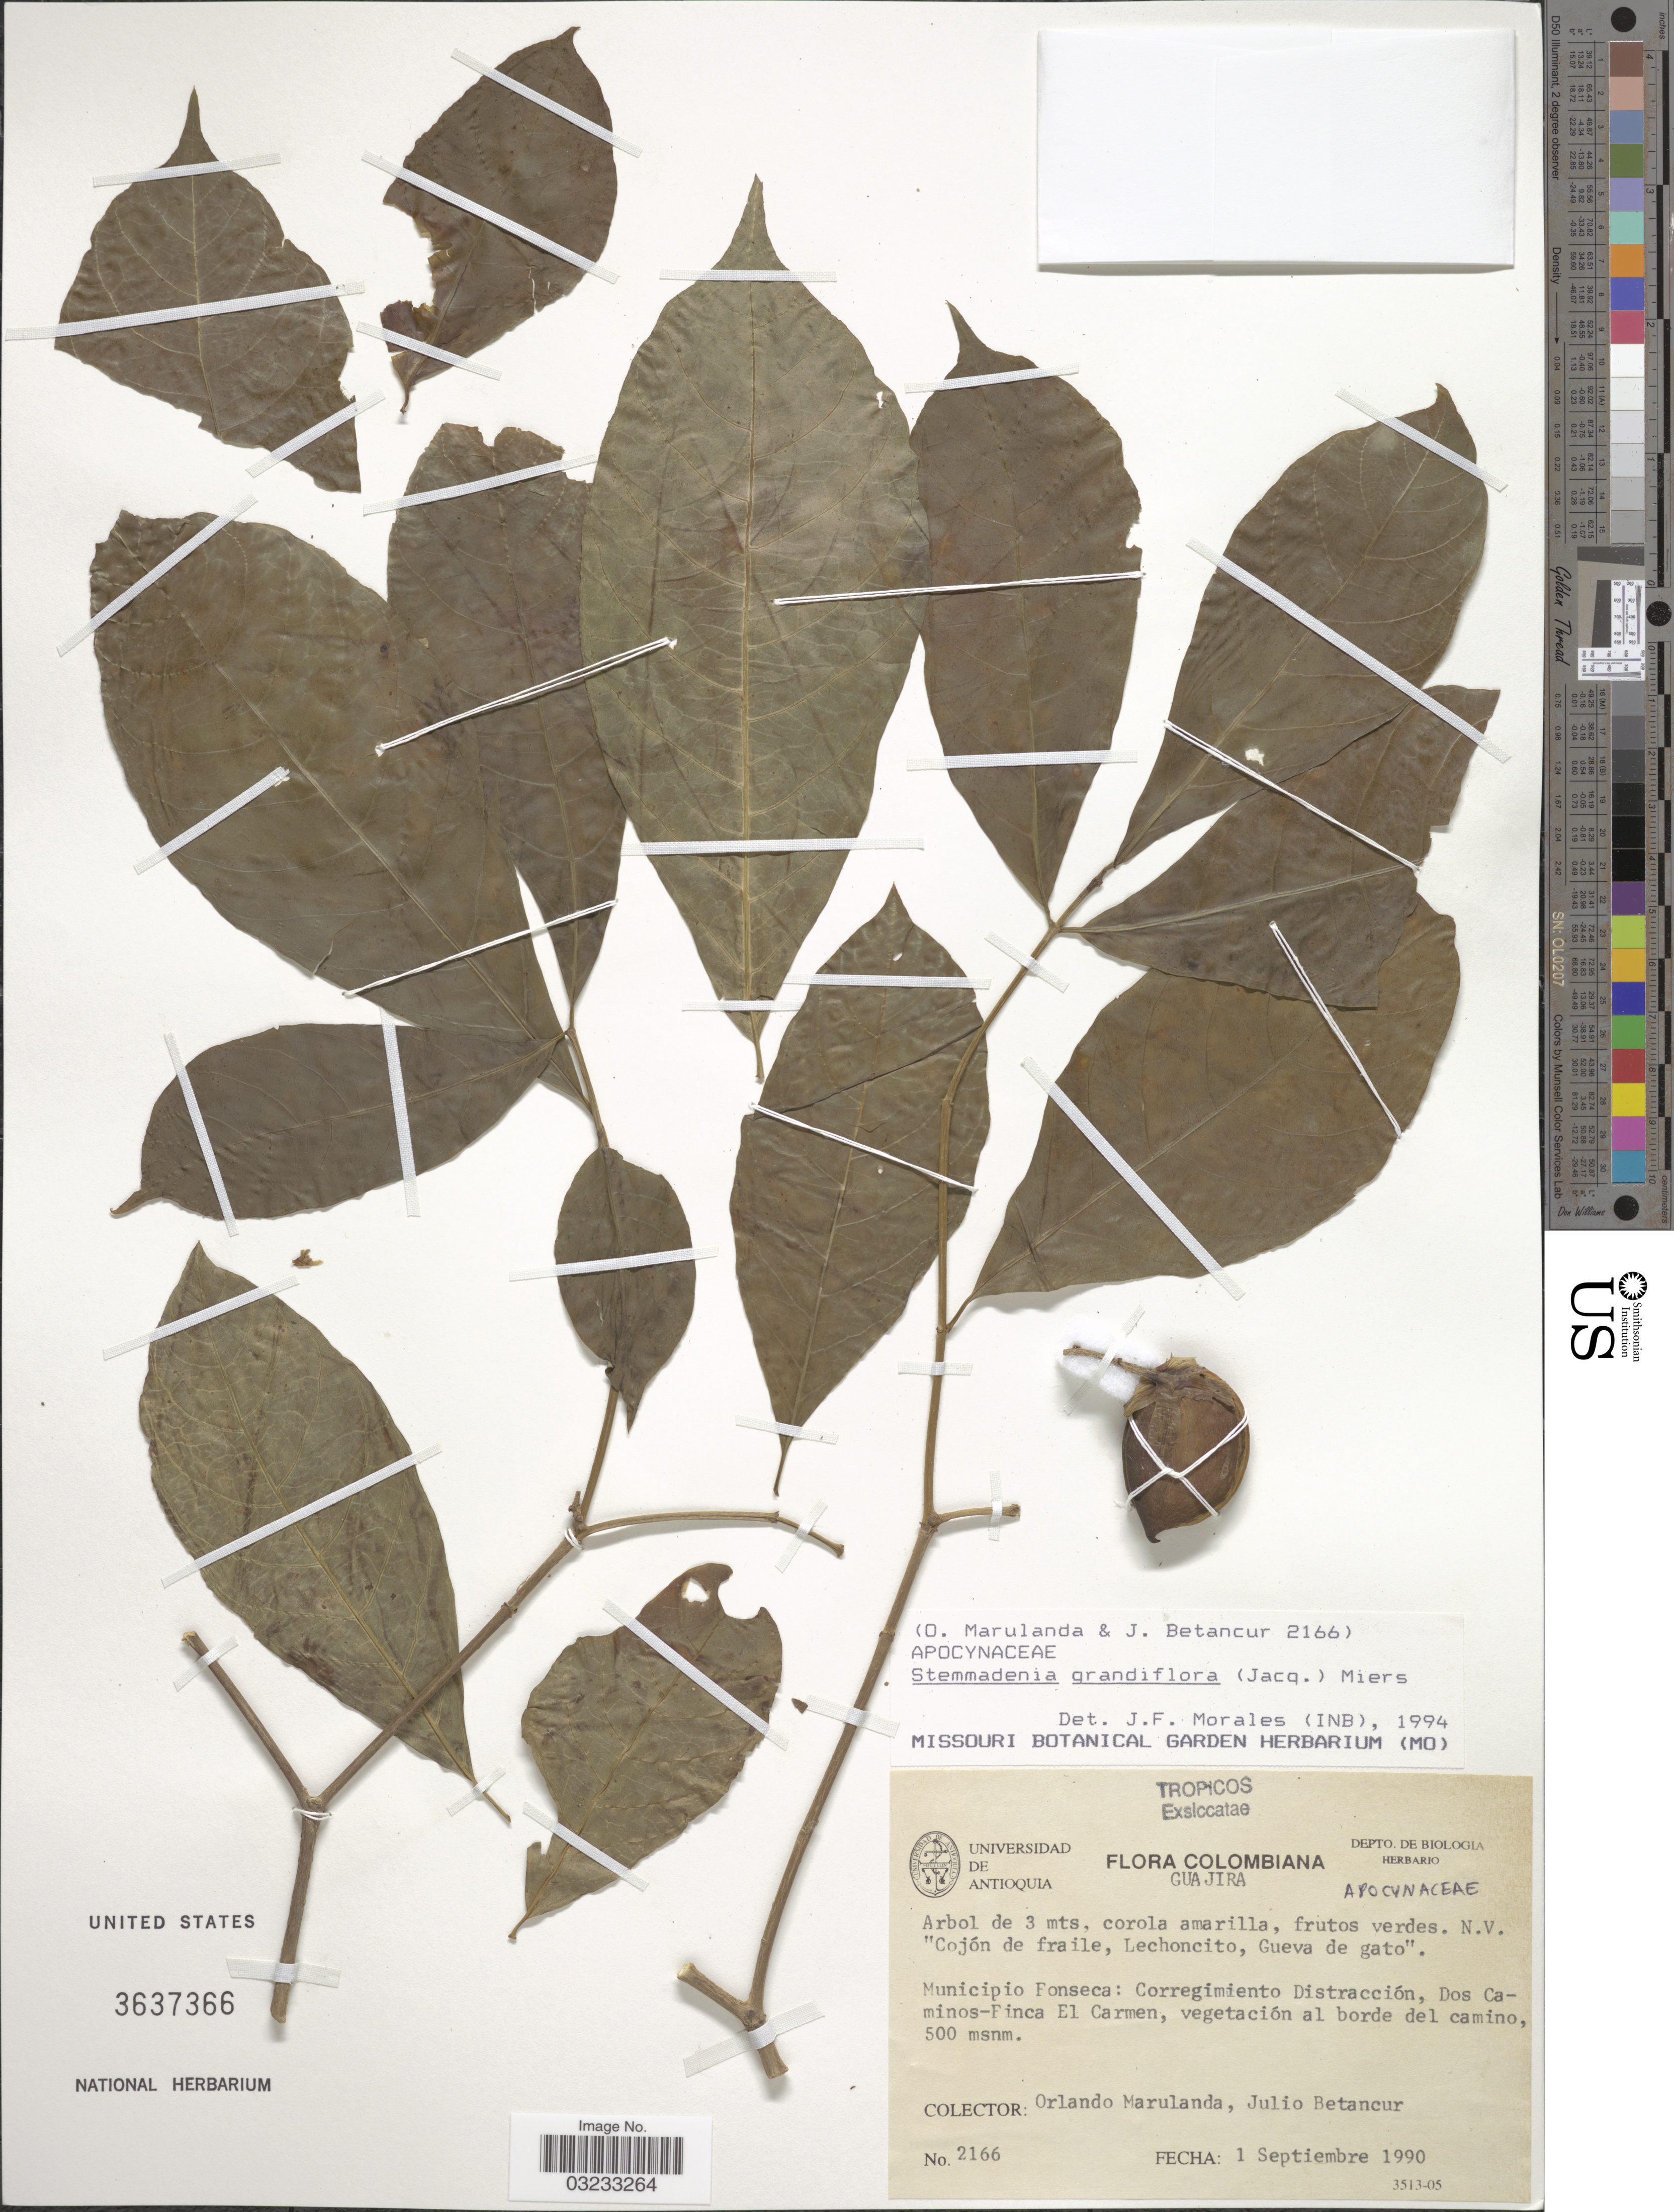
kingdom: Plantae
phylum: Tracheophyta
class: Magnoliopsida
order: Gentianales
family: Apocynaceae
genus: Stemmadenia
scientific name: Stemmadenia grandiflora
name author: (Jacq.) Miers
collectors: O. Marulanda & J. Betancur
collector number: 2166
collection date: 1990-09-01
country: Colombia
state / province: La Guajira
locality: Guajira, Municipio Fonseca: Corregimiento Distracción, Dos Caminos-Finca El Carmen, vegetación al borde del camino.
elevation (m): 500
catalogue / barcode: US 3637366